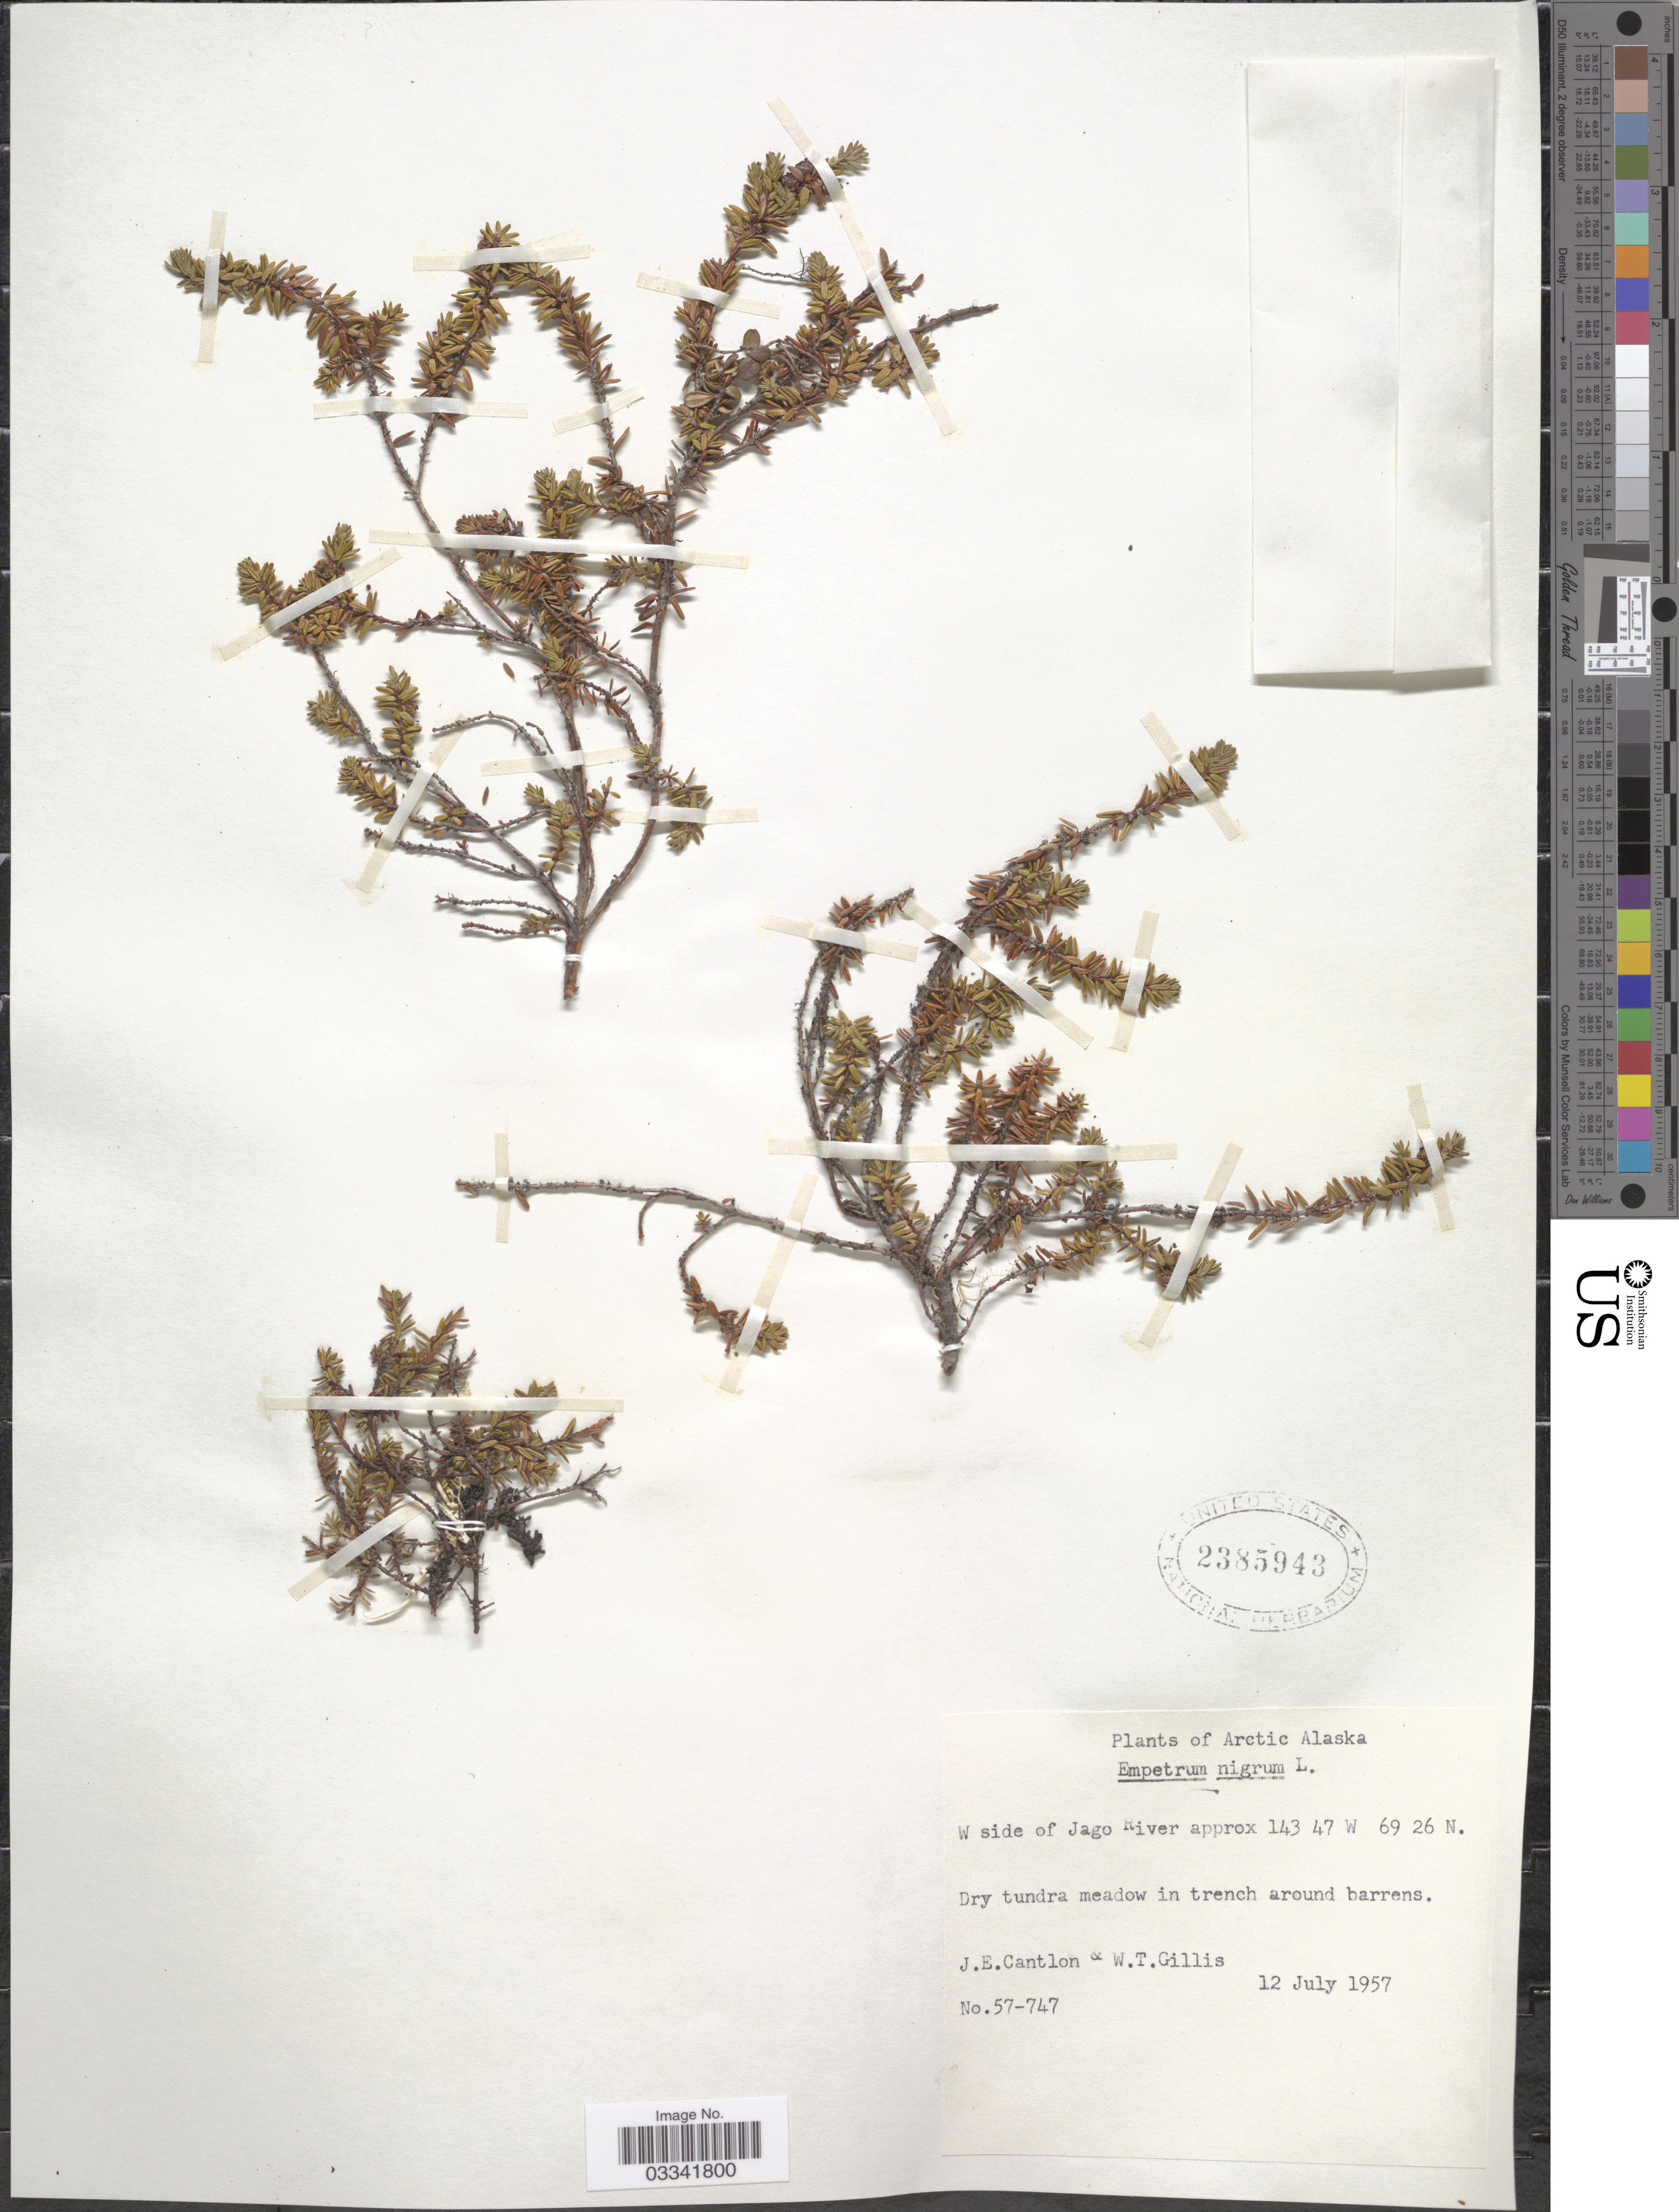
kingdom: Plantae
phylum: Tracheophyta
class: Magnoliopsida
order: Ericales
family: Ericaceae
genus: Empetrum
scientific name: Empetrum nigrum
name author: L.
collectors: J. Cantlon & W. T. Gillis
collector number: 57-747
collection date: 1957-07-12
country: United States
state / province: Alaska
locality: Arctic Alaska. W side of Jago River.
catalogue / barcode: US 2385943